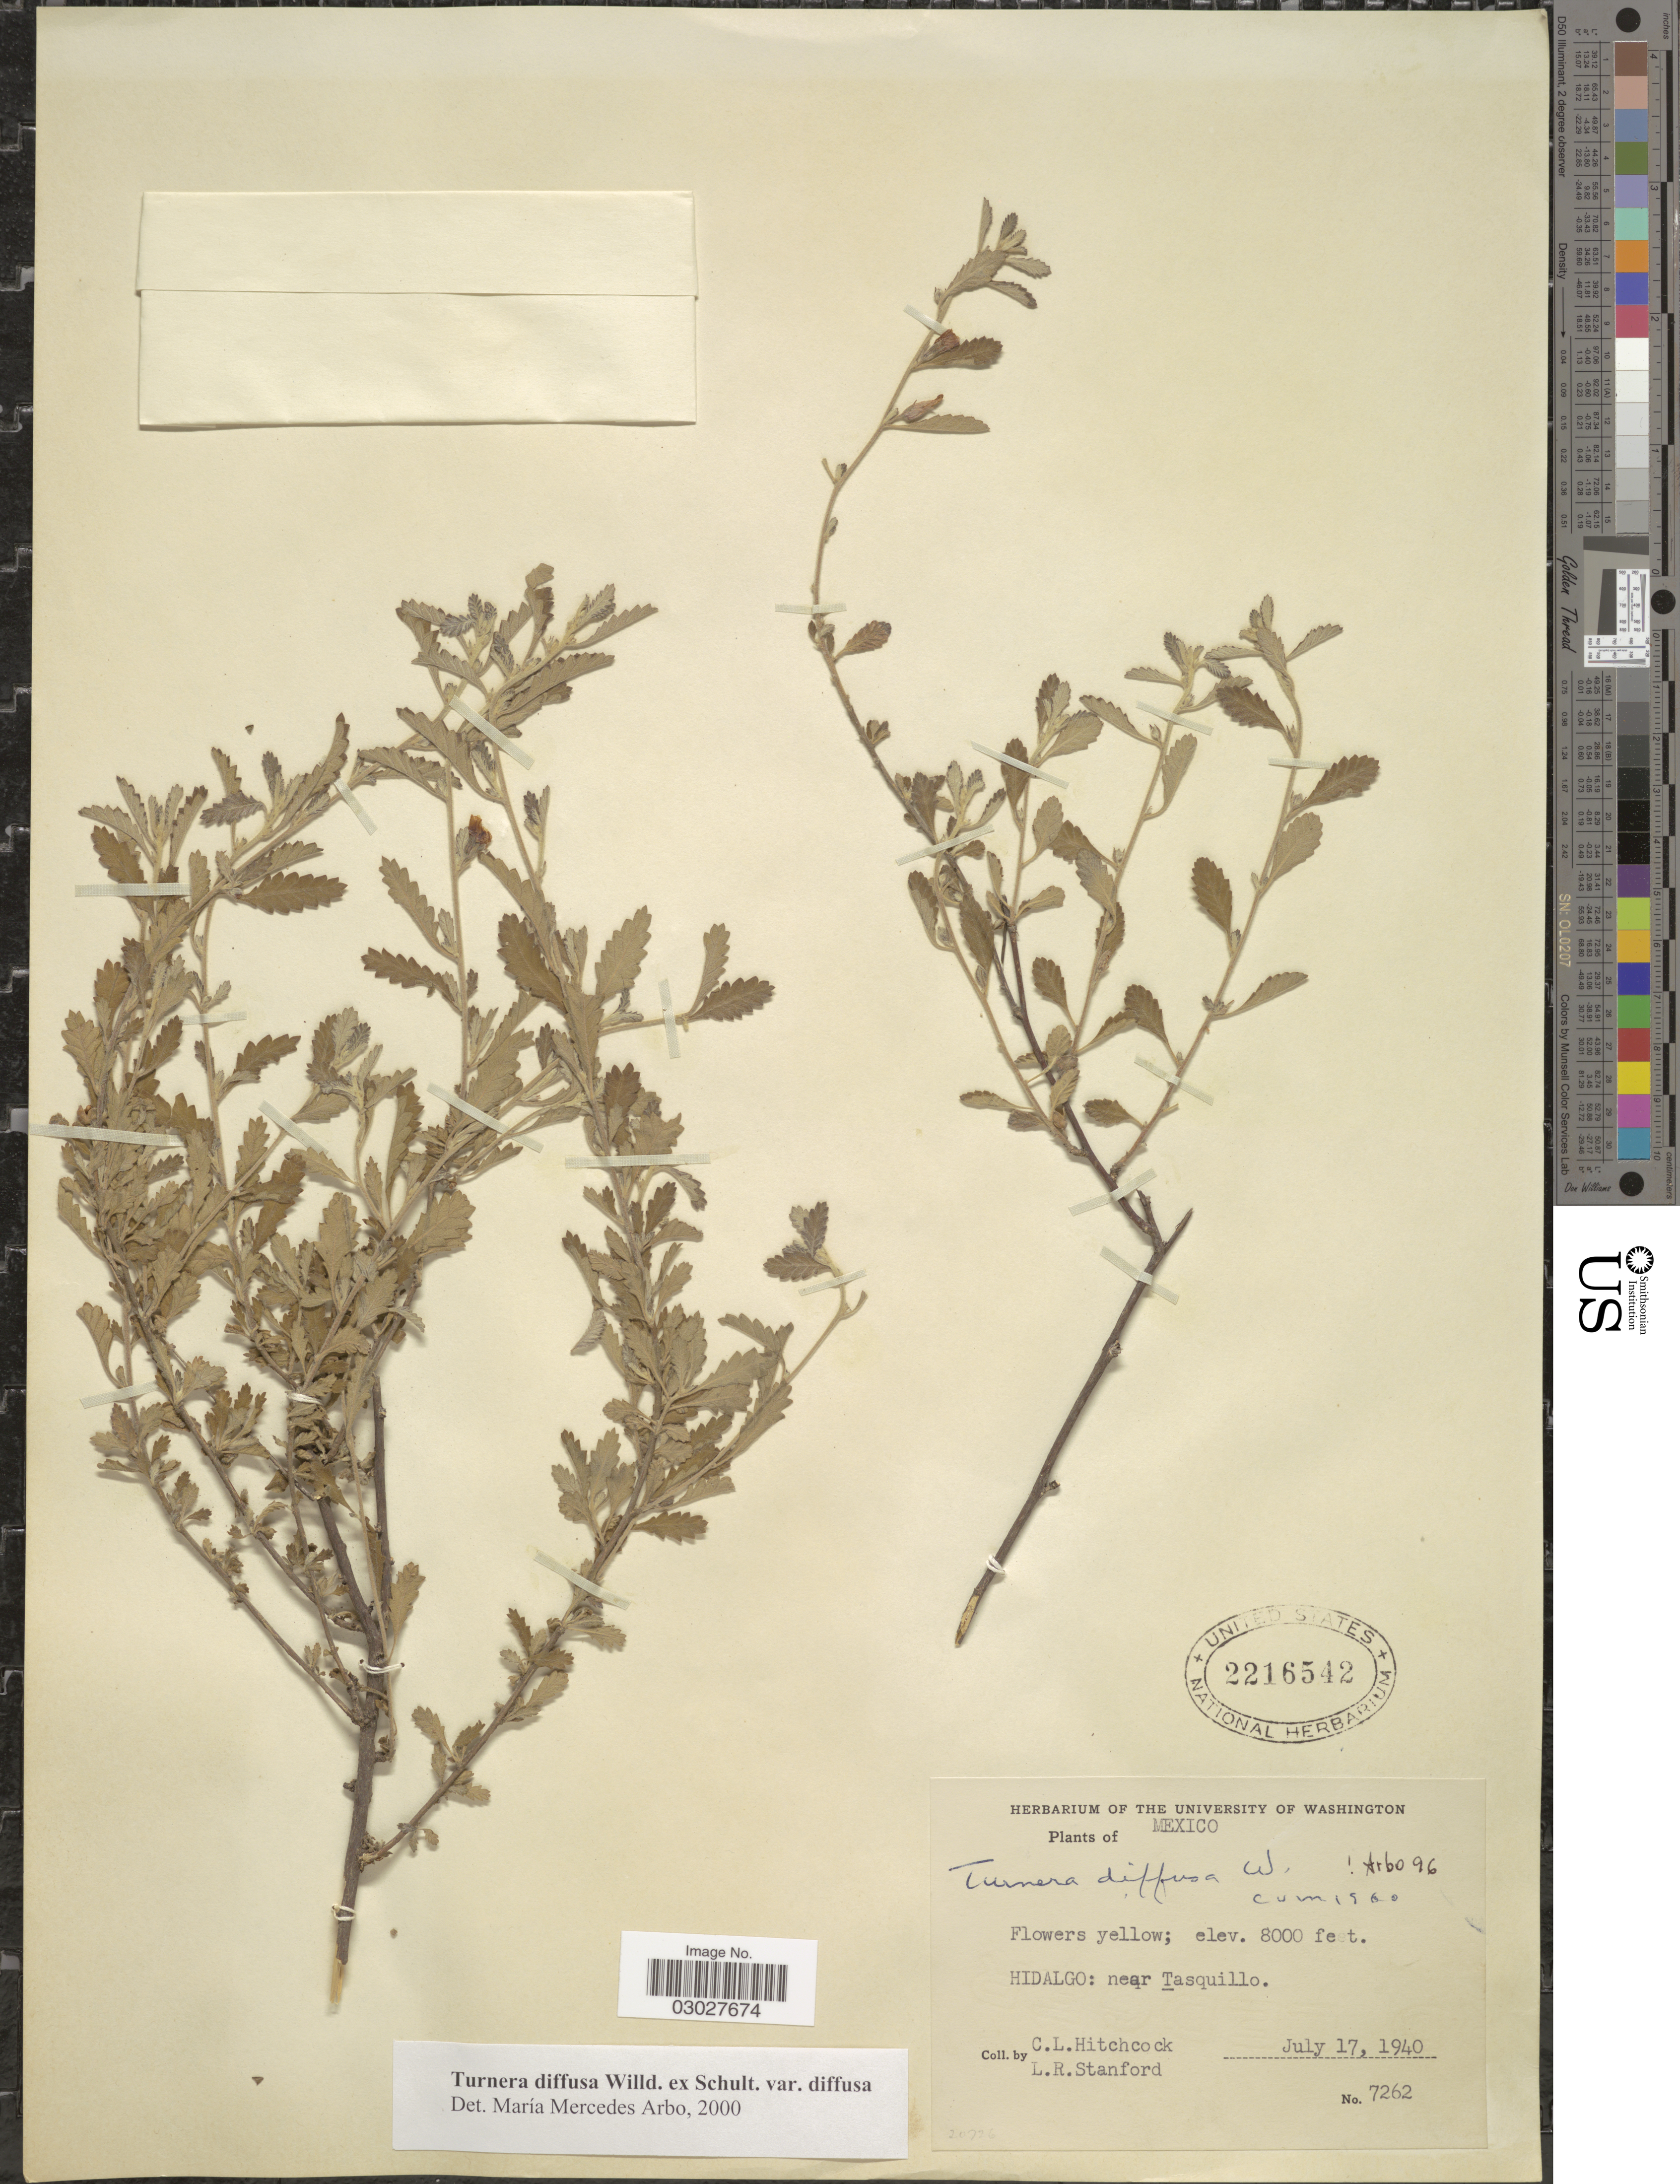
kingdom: Plantae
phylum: Tracheophyta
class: Magnoliopsida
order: Malpighiales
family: Turneraceae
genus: Turnera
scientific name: Turnera diffusa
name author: Willd. ex Schult.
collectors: C. L. Hitchcock & L. R. Stanford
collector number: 7262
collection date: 1940-07-17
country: Mexico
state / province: Hidalgo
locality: Near Tasquillo.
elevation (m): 2438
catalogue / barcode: US 2216542